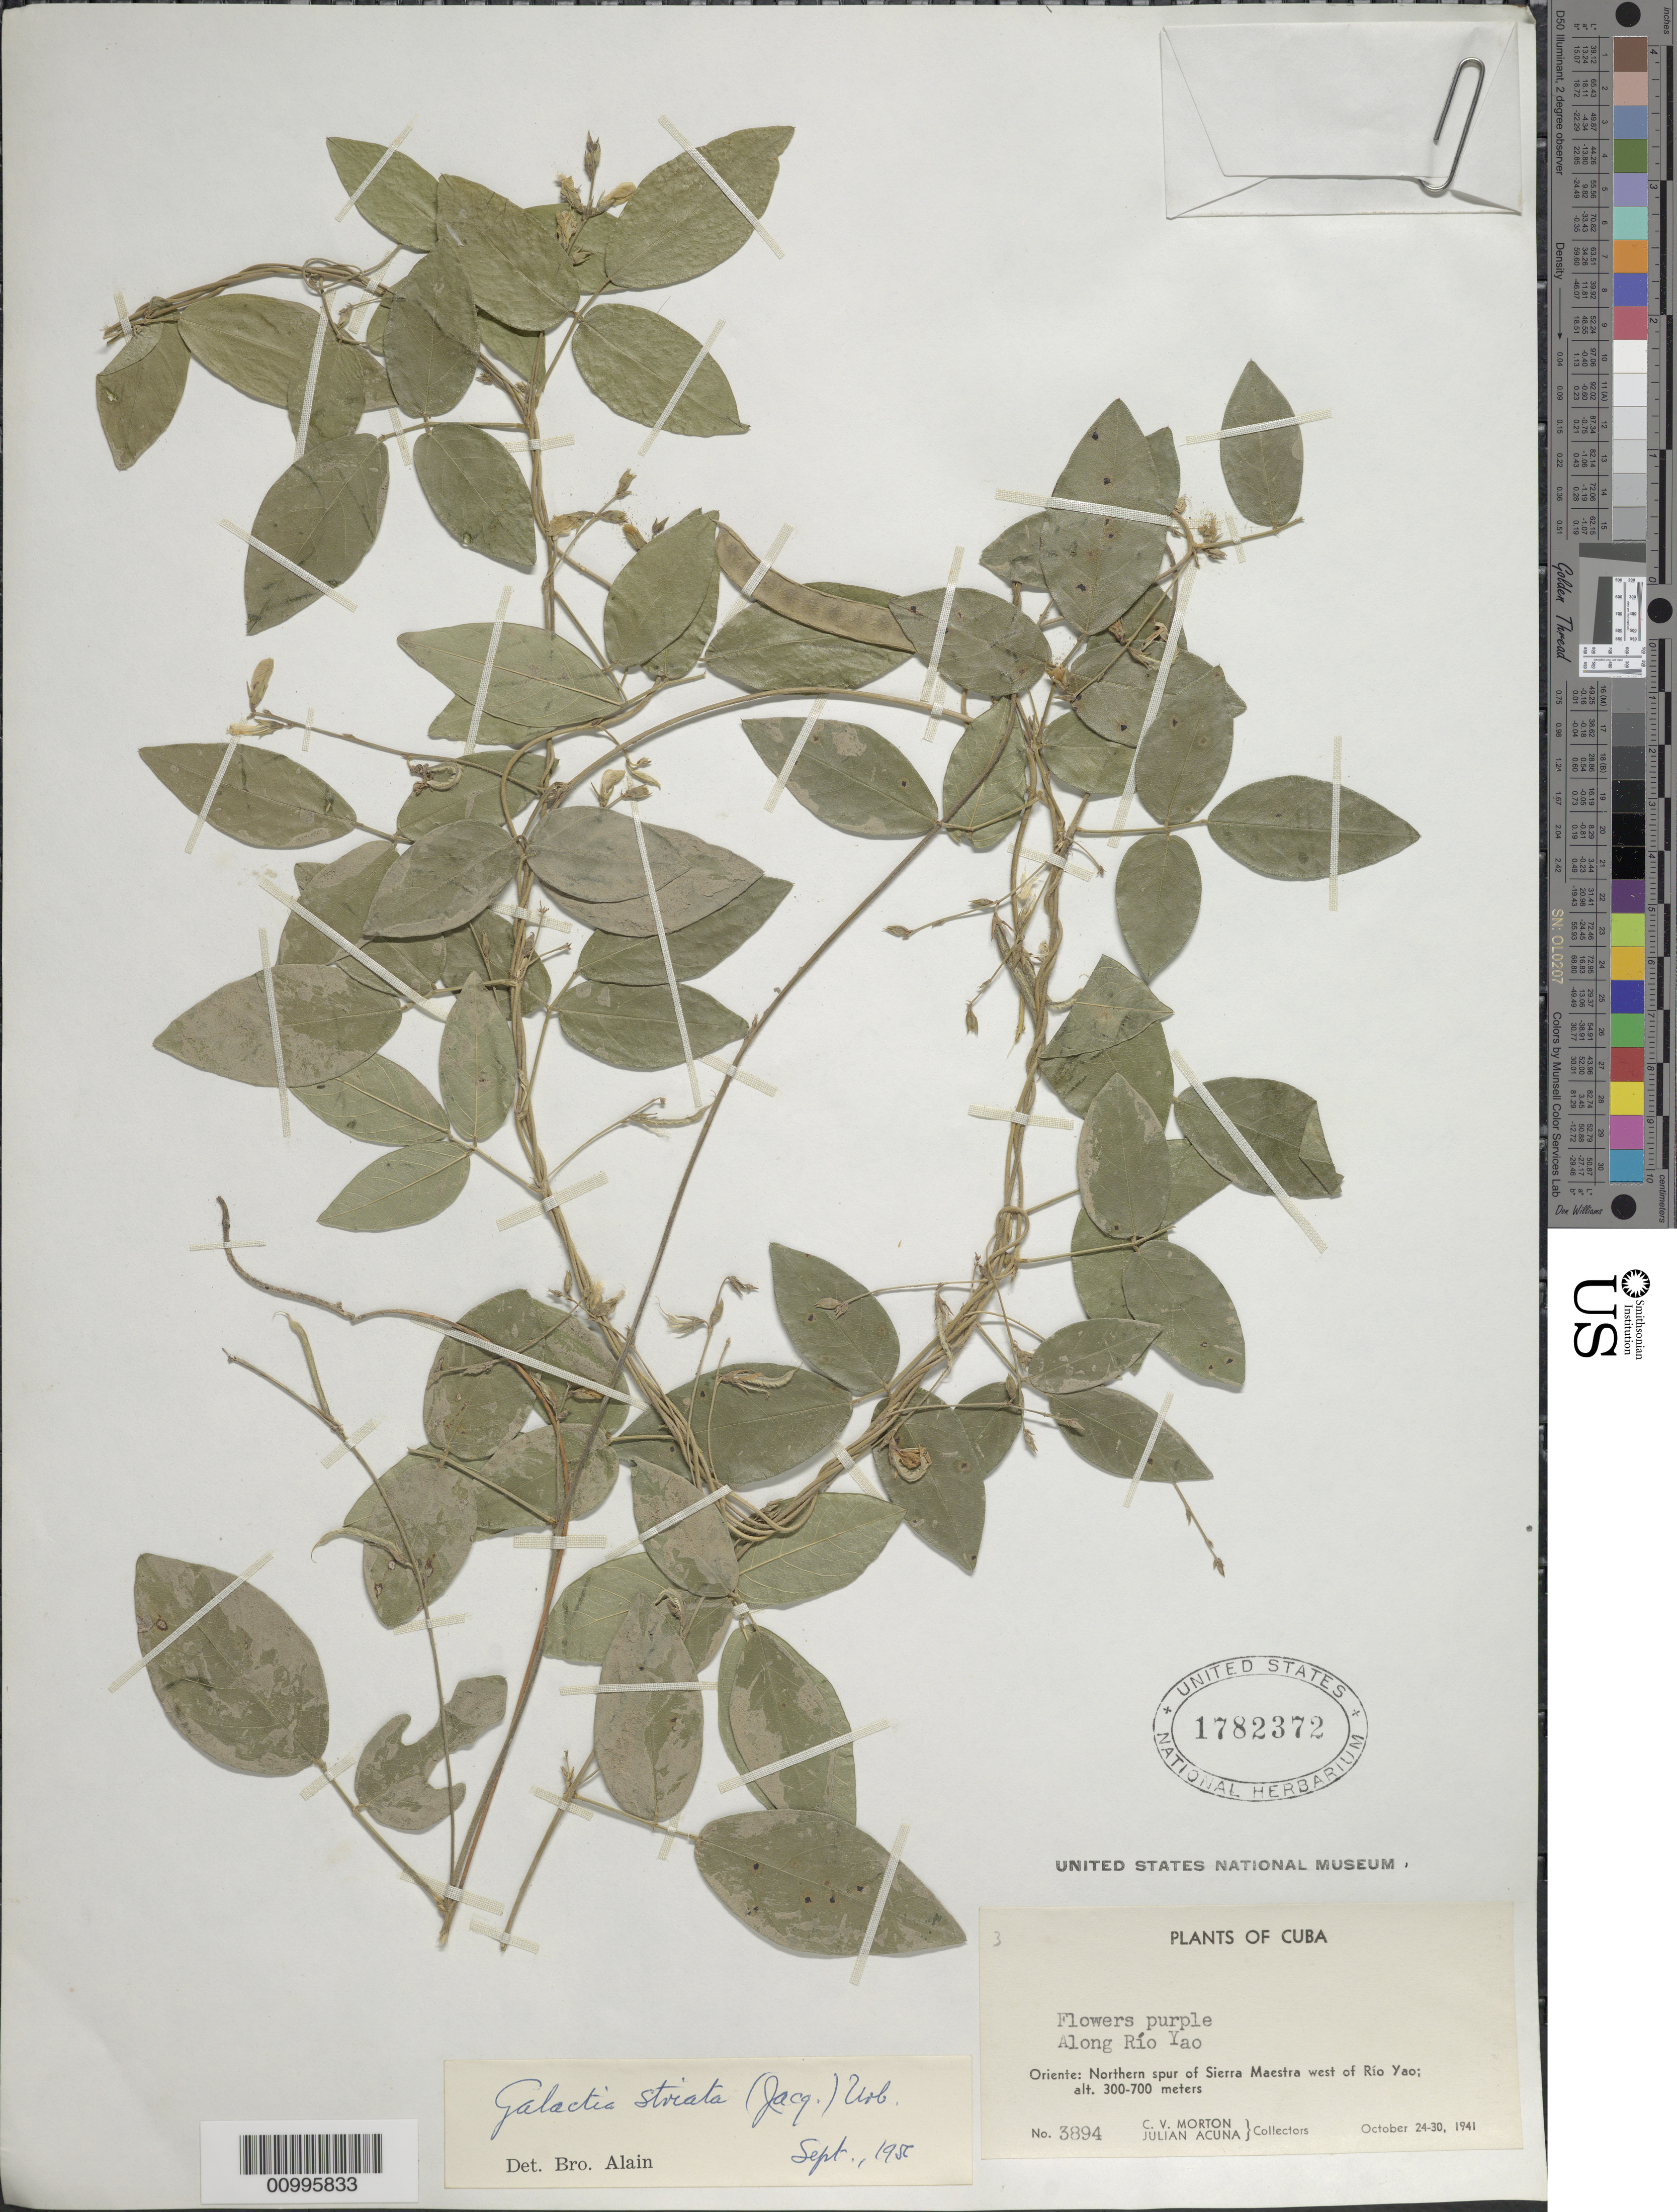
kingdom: Plantae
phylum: Tracheophyta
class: Magnoliopsida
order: Fabales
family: Fabaceae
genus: Galactia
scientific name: Galactia striata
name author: (Jacq.) Urb.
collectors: C. V. Morton & J. Acuña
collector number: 3894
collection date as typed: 24 Oct 1941 to 30 Oct 1941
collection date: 1941-10-24/1941-10-30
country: Cuba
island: Cuba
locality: Along the Rio Yao, northern spur of Sierra Maestra W of Rio Yao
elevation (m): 300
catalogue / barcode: US 1782372